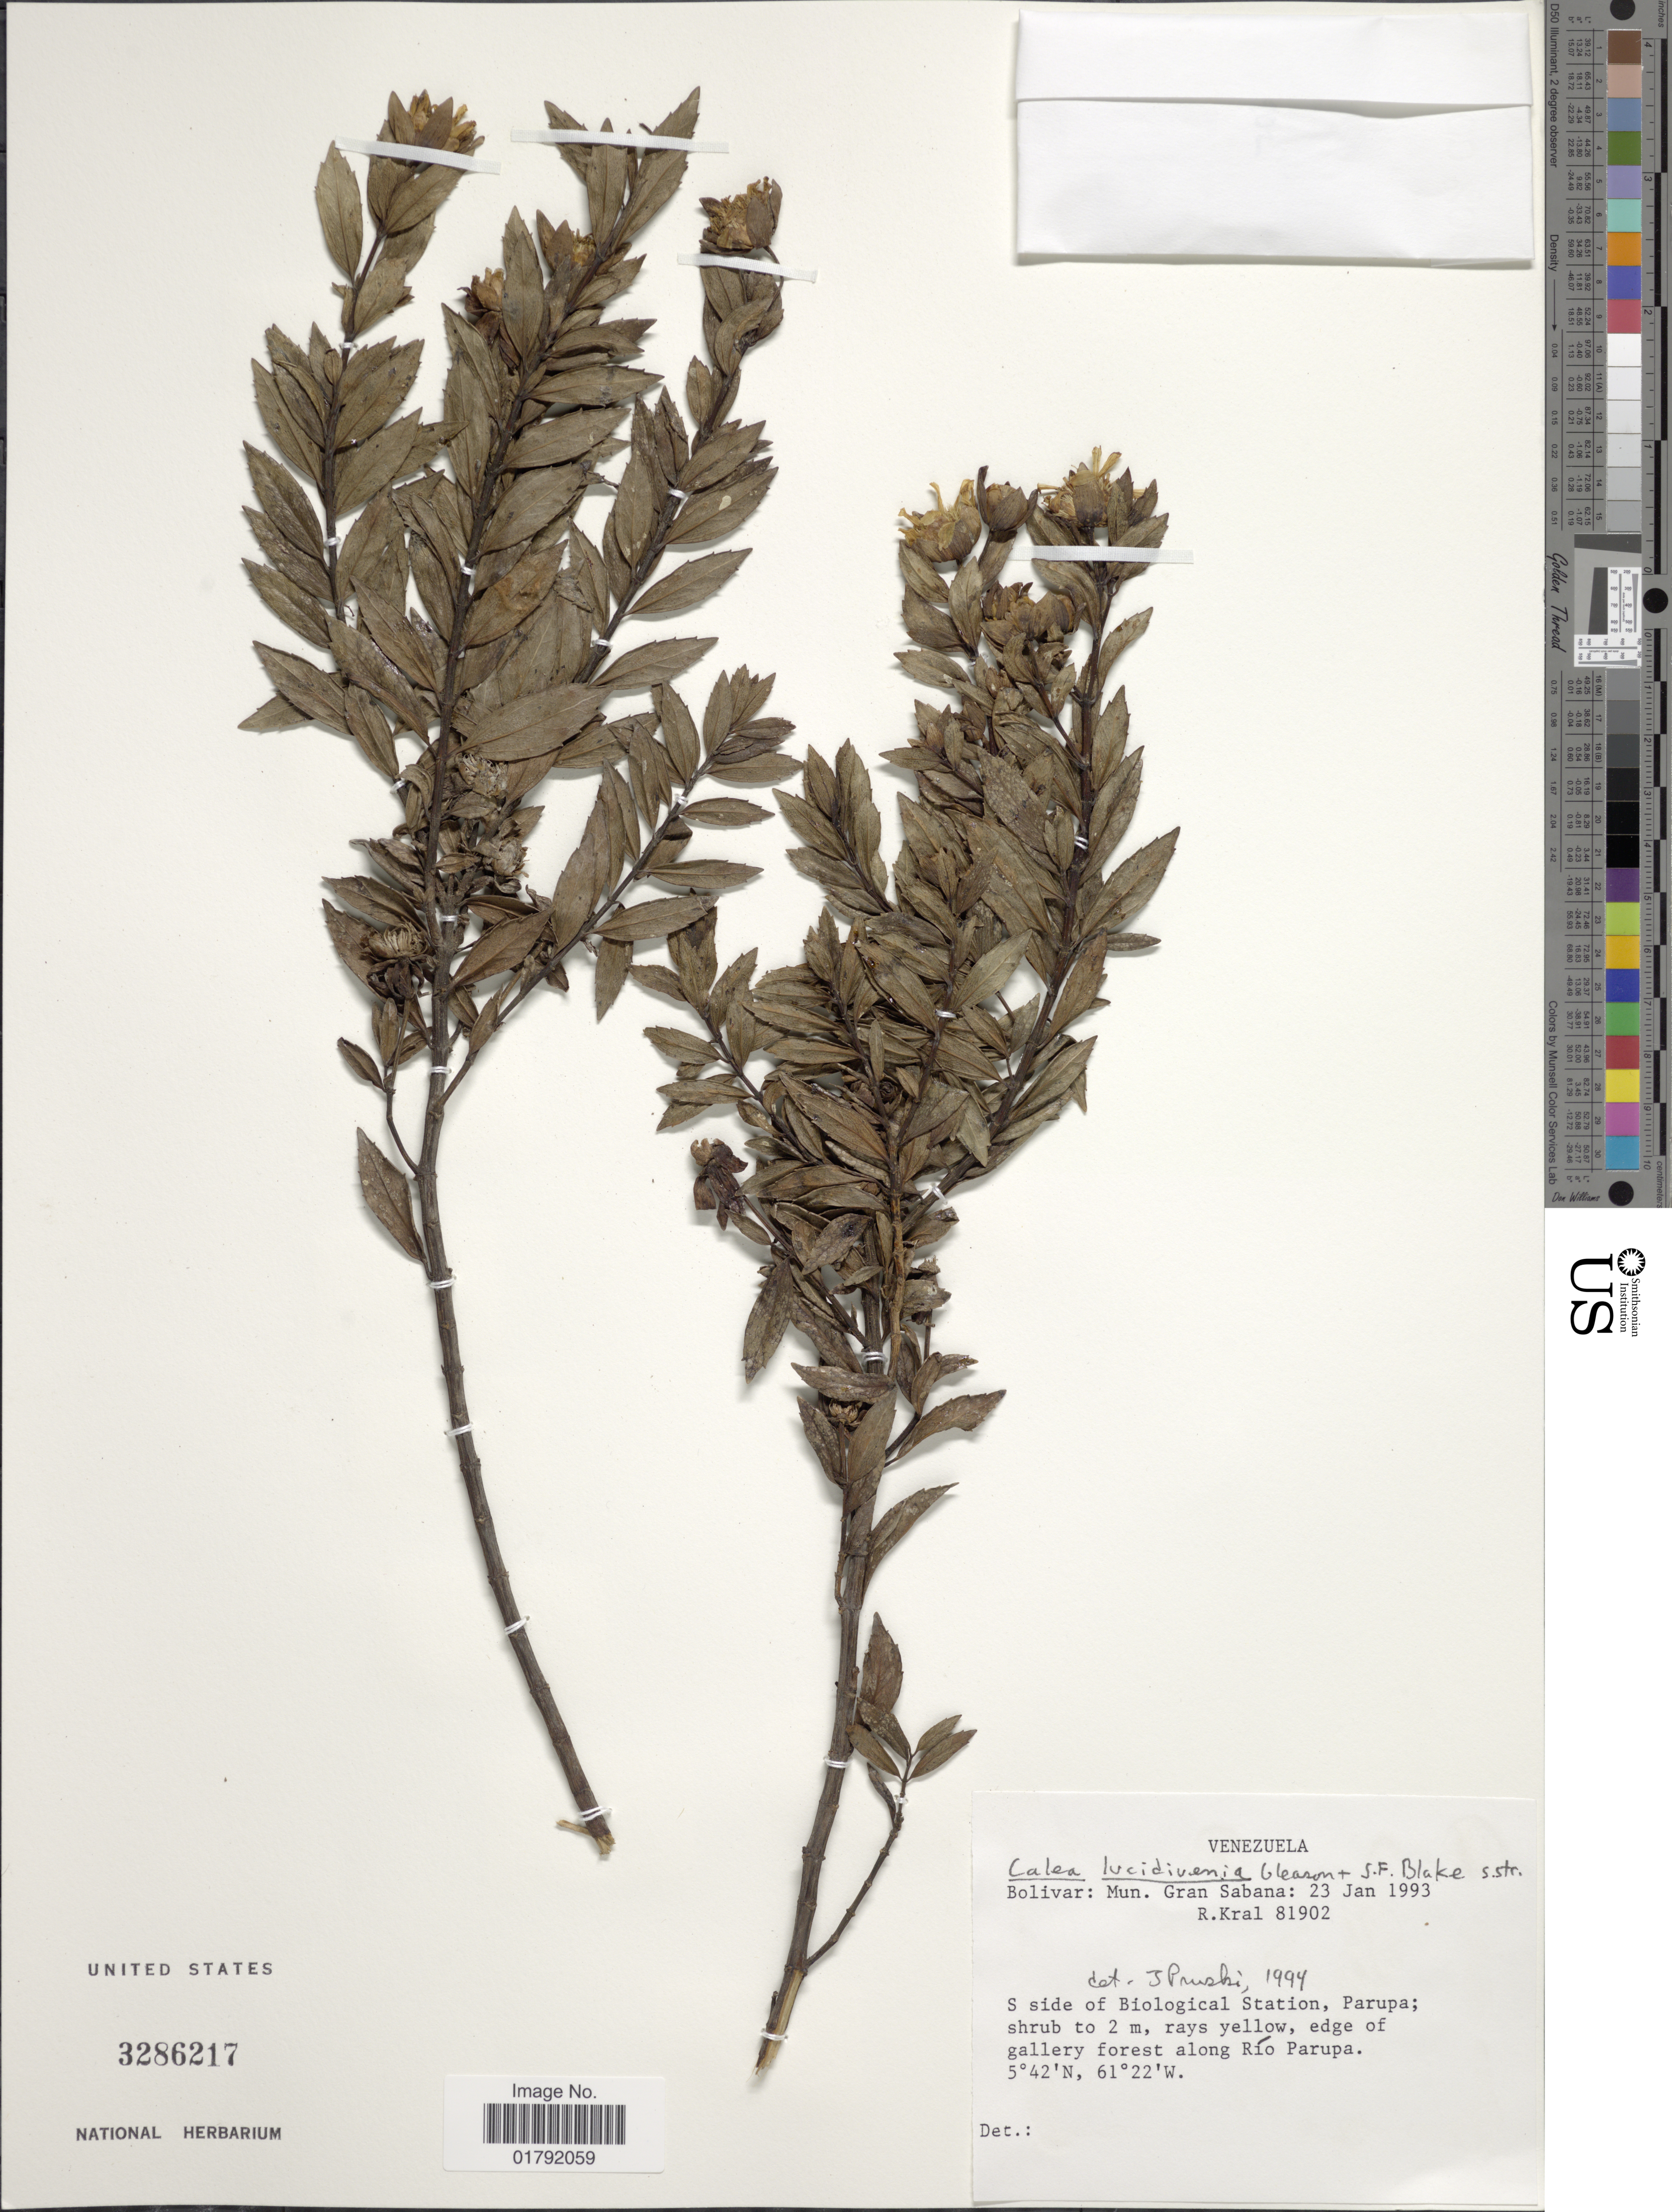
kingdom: Plantae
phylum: Tracheophyta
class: Magnoliopsida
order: Asterales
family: Asteraceae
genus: Calea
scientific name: Calea lucidivenia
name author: Gleason & S.F. Blake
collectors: R. Kral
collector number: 81902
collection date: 1993-01-23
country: Venezuela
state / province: Bolivar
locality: Mun. Gran Sabana, S side of Biological Station, Parupa; edge of gallery forest along Rio Parupa.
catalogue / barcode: US 3286217